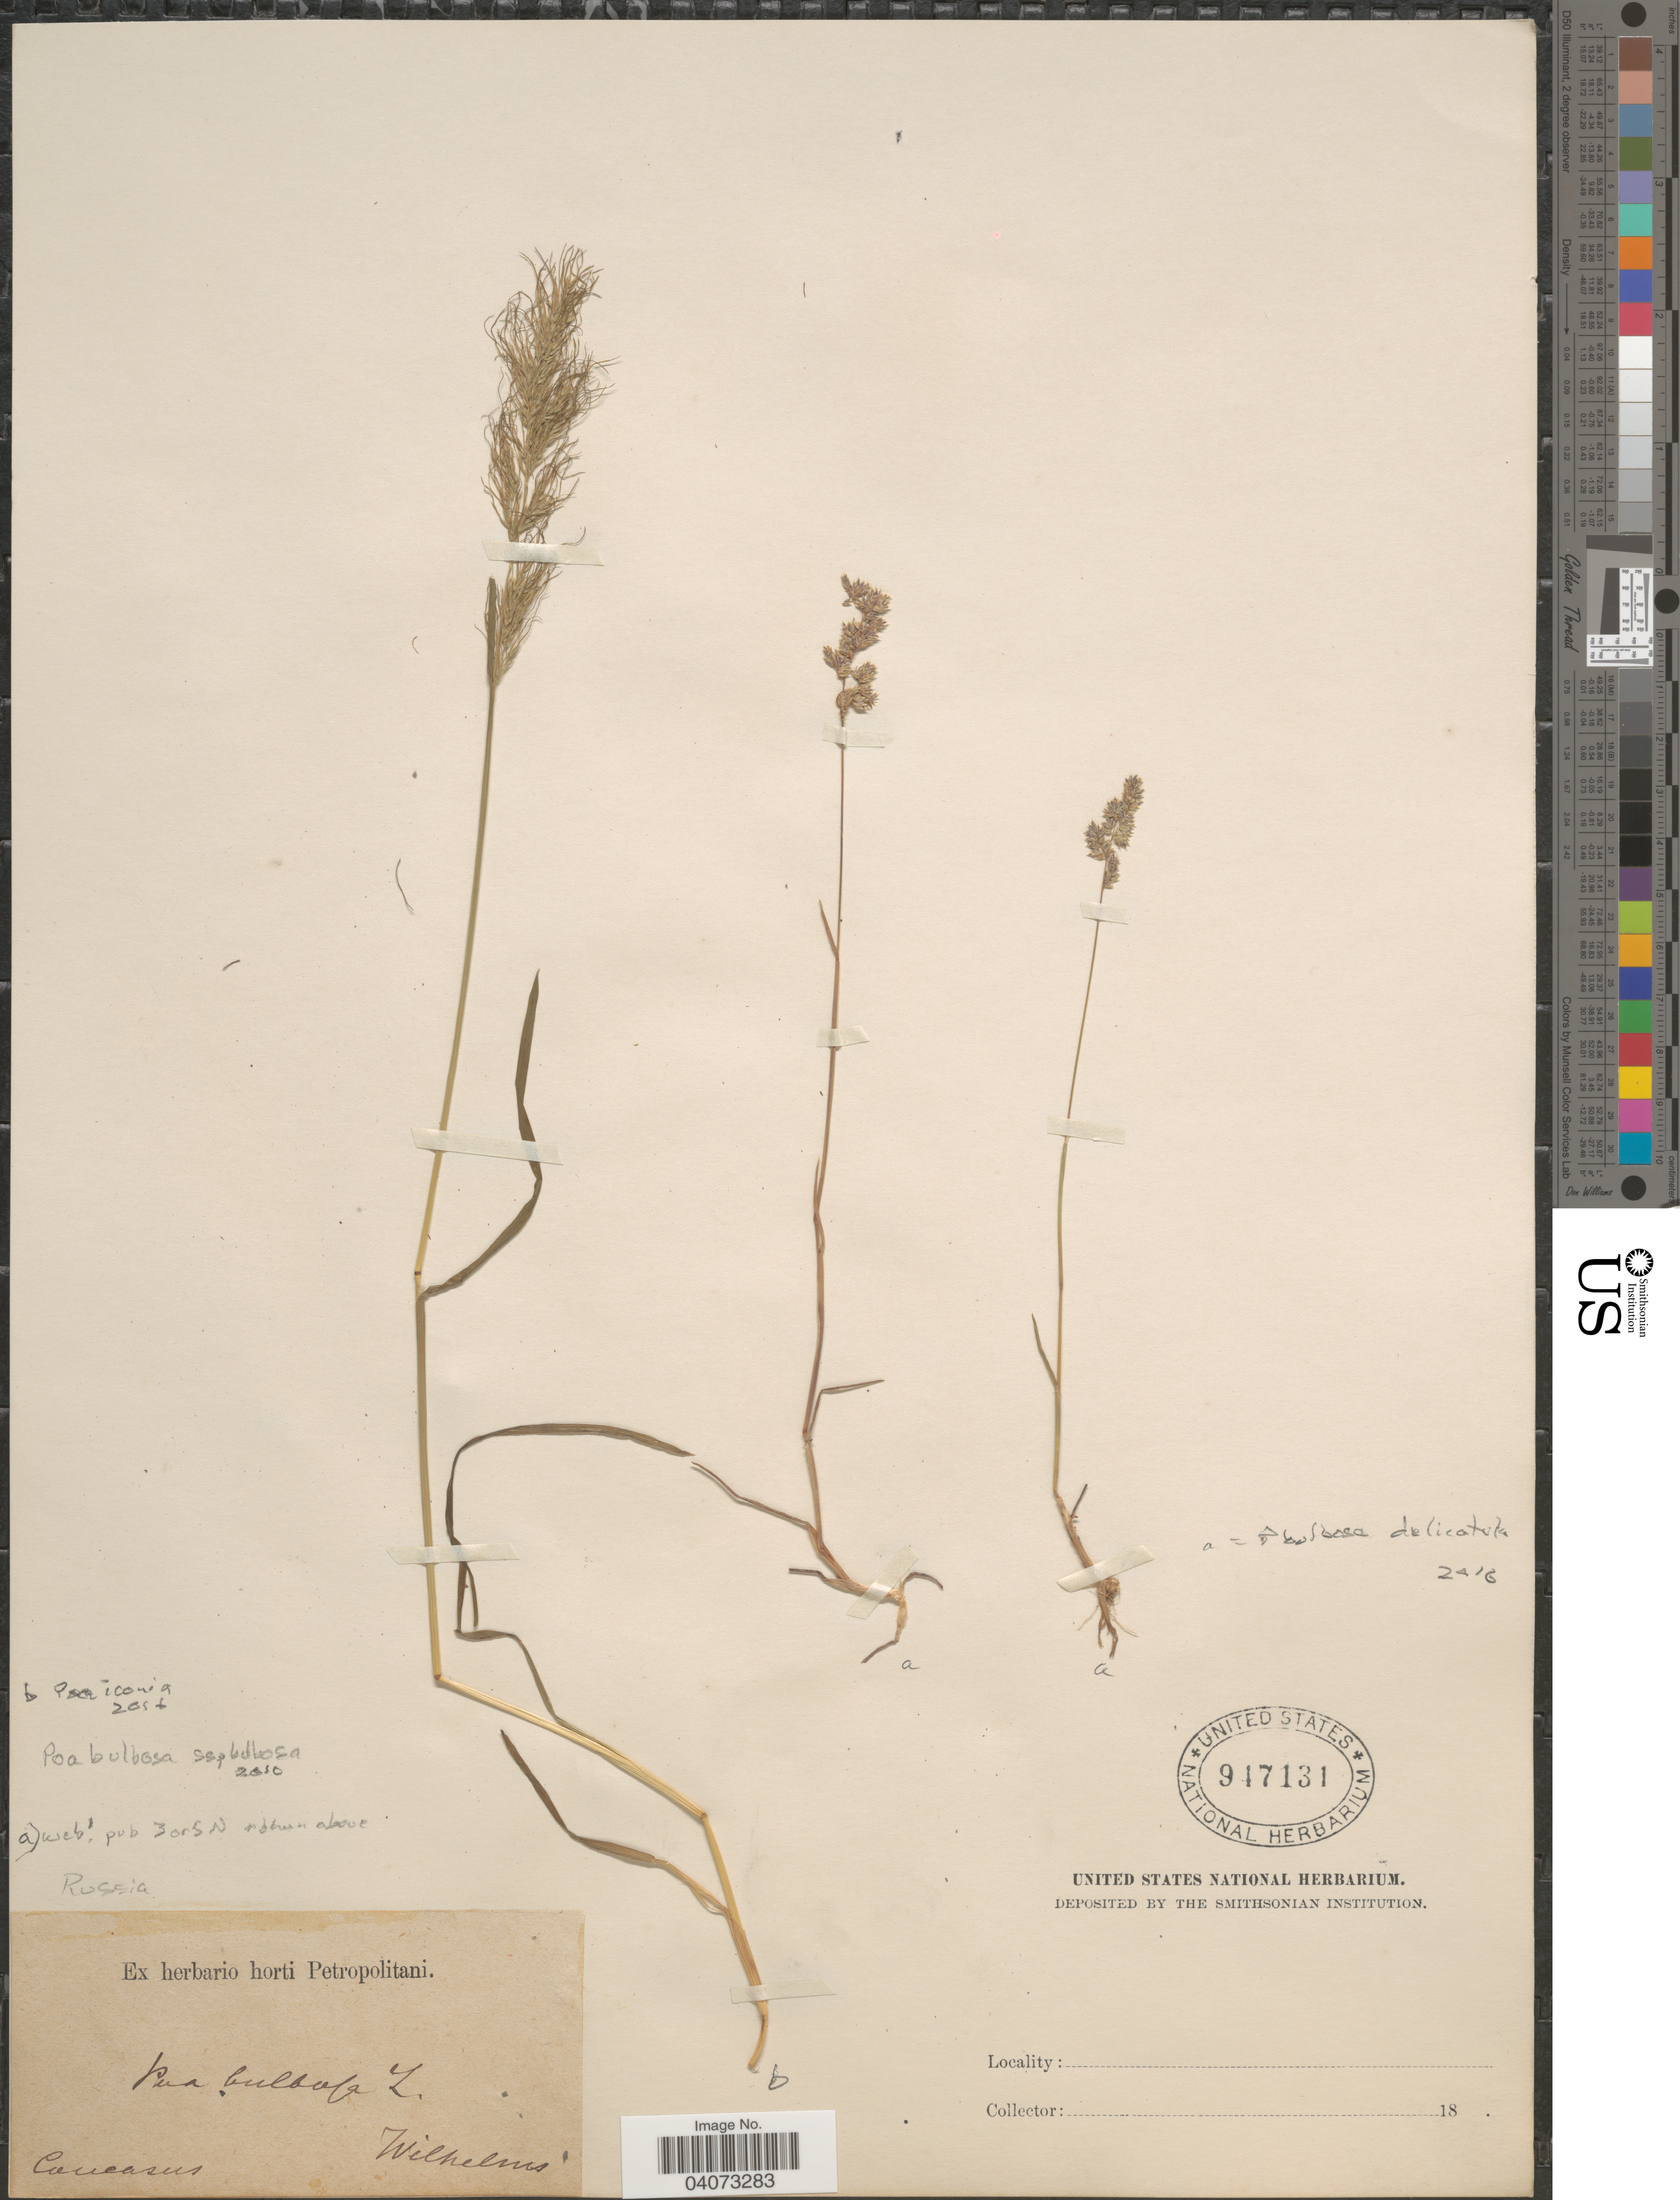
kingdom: Plantae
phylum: Tracheophyta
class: Liliopsida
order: Poales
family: Poaceae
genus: Poa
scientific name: Poa iconia var. iconia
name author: Azn.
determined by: Soreng, Robert J., Research Associate (BOT), Smithsonian Institution - National Museum of Natural History (UNITED STATES)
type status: Original Material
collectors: C. Wilhelms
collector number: s.n. (p.p. b)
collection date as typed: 18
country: Russian Federation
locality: Russia. Caucasus.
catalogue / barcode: US 947131